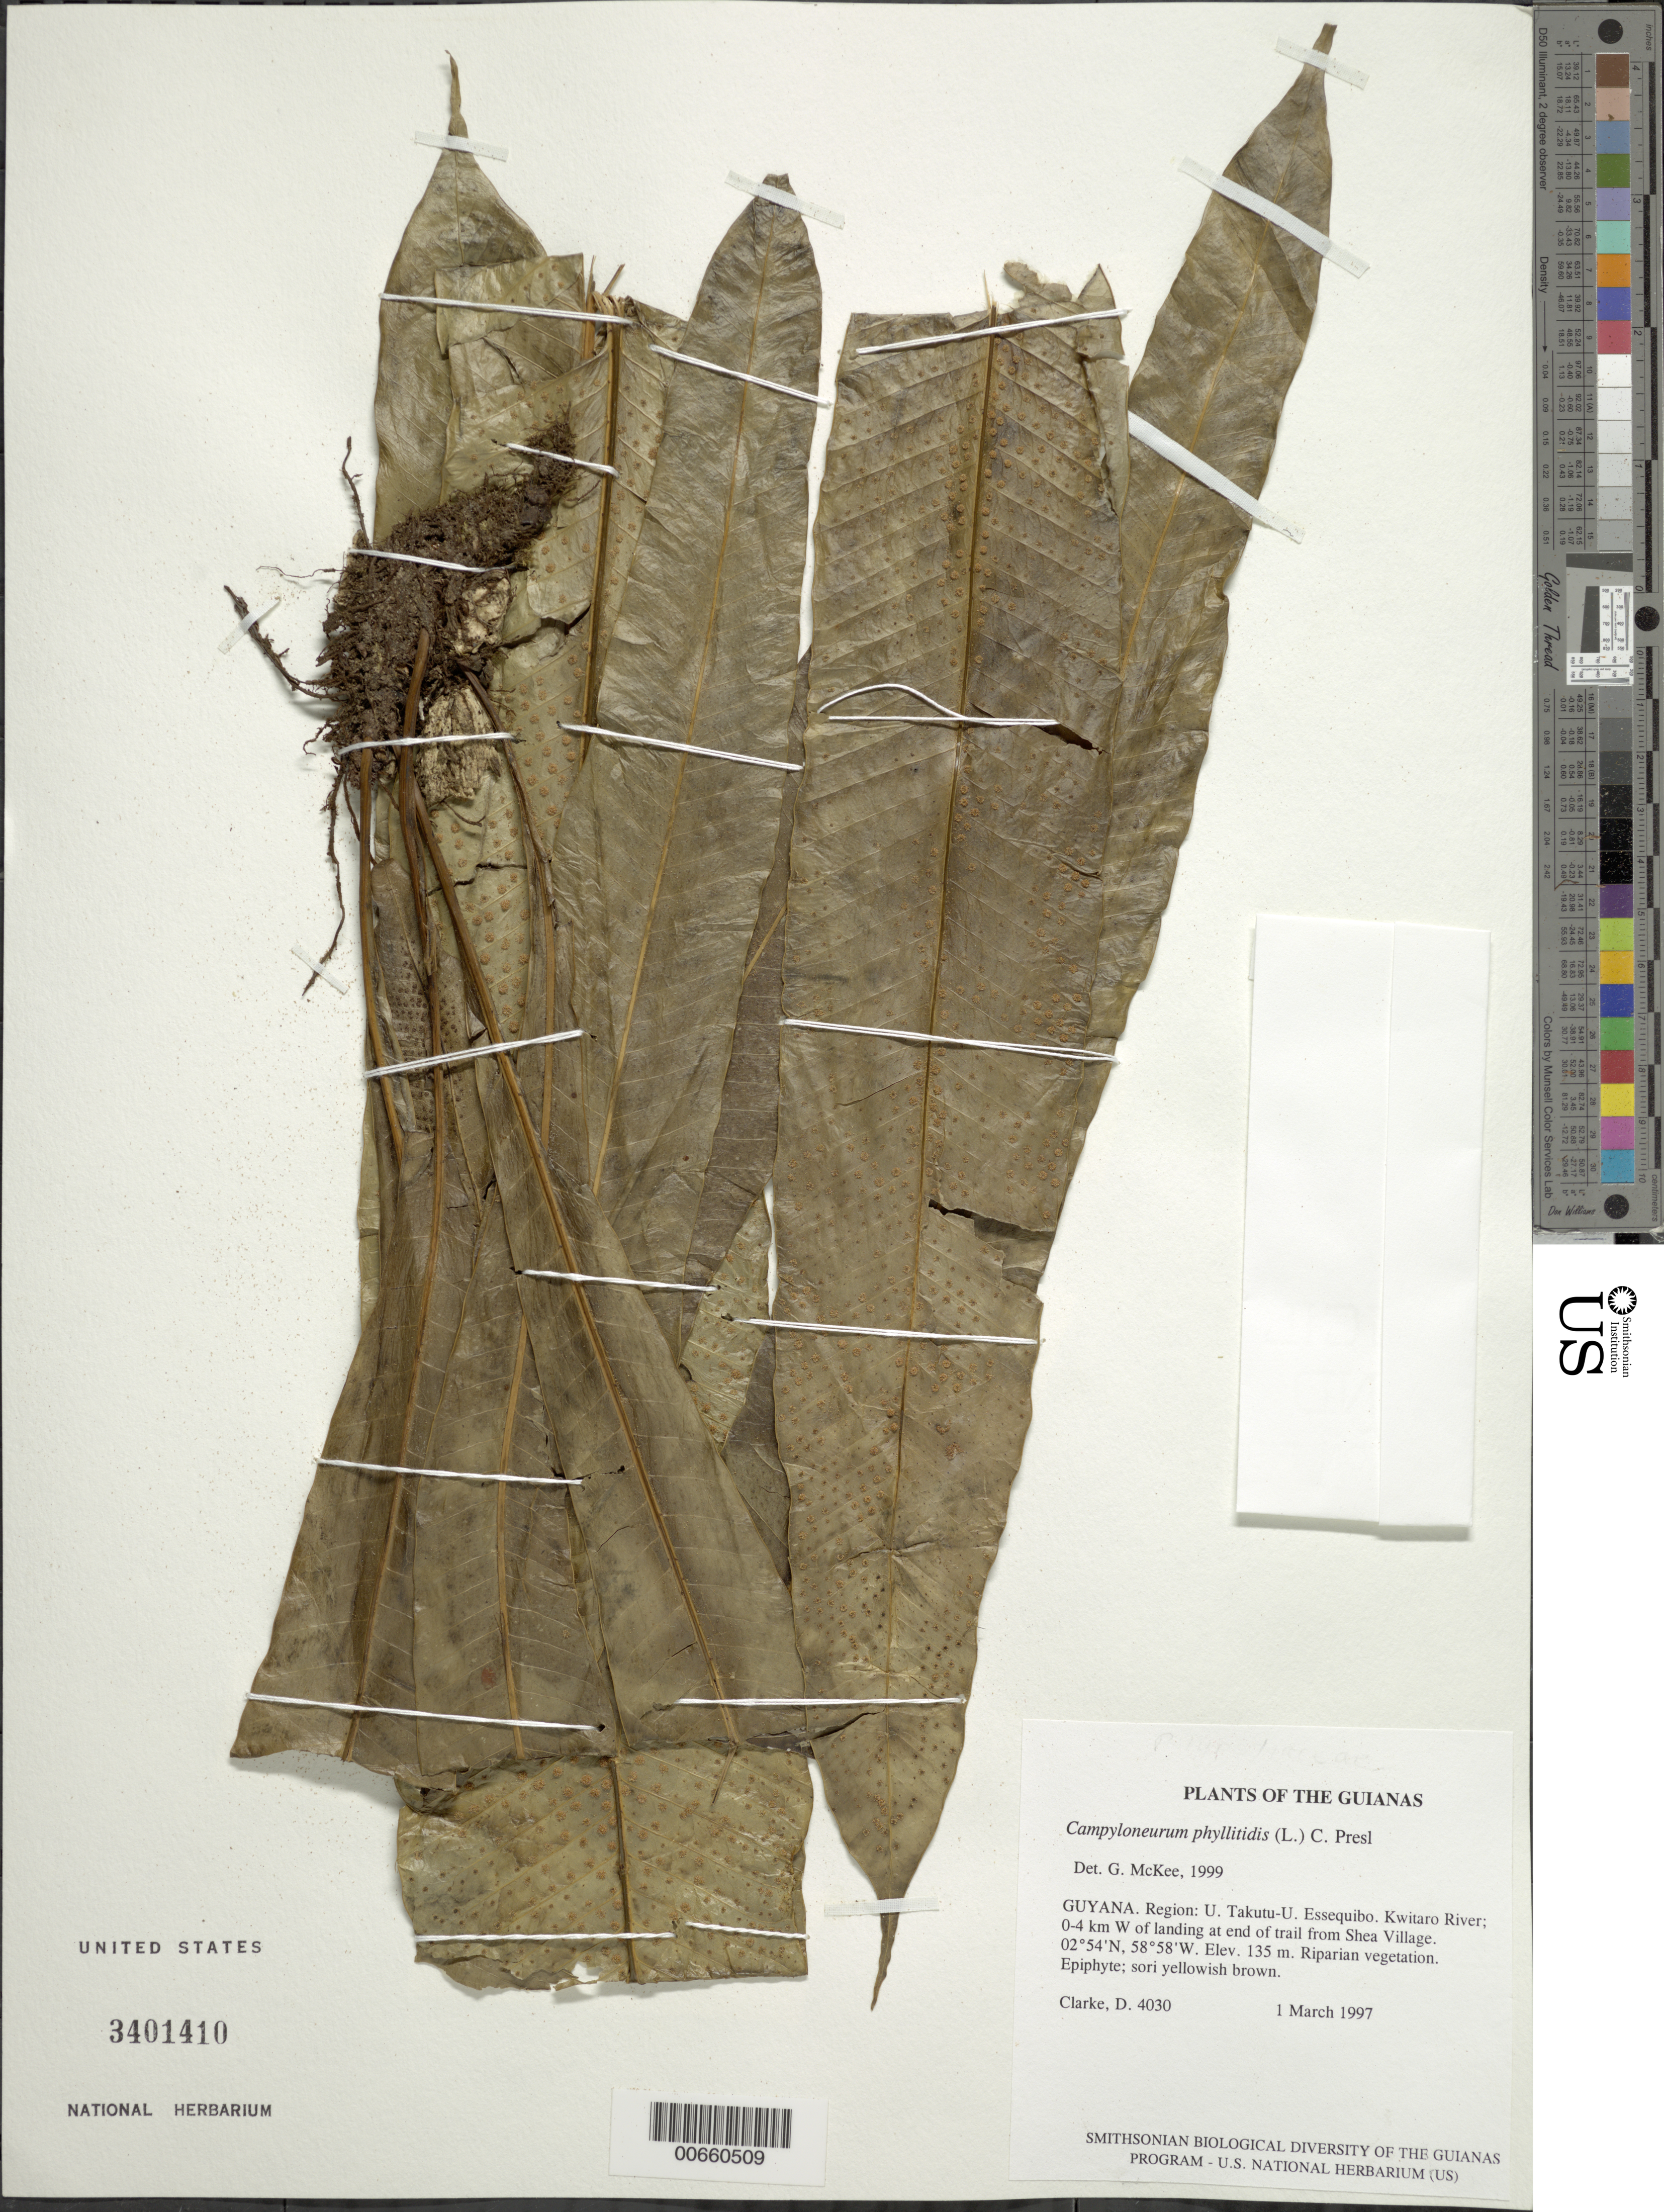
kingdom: Plantae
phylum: Tracheophyta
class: Polypodiopsida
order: Polypodiales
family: Polypodiaceae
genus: Campyloneurum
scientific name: Campyloneurum phyllitidis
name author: (L.) C. Presl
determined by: McKee, G. S., (US), NMNH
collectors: H. D. Clarke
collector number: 4030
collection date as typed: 1 March 1997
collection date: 1997-03-01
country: Guyana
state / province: U. Takutu-U. Essequibo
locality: Kwitaro River; 0-4 km W of landing at end of trail from Shea Village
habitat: Riparian vegetation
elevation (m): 135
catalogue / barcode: US 3401410